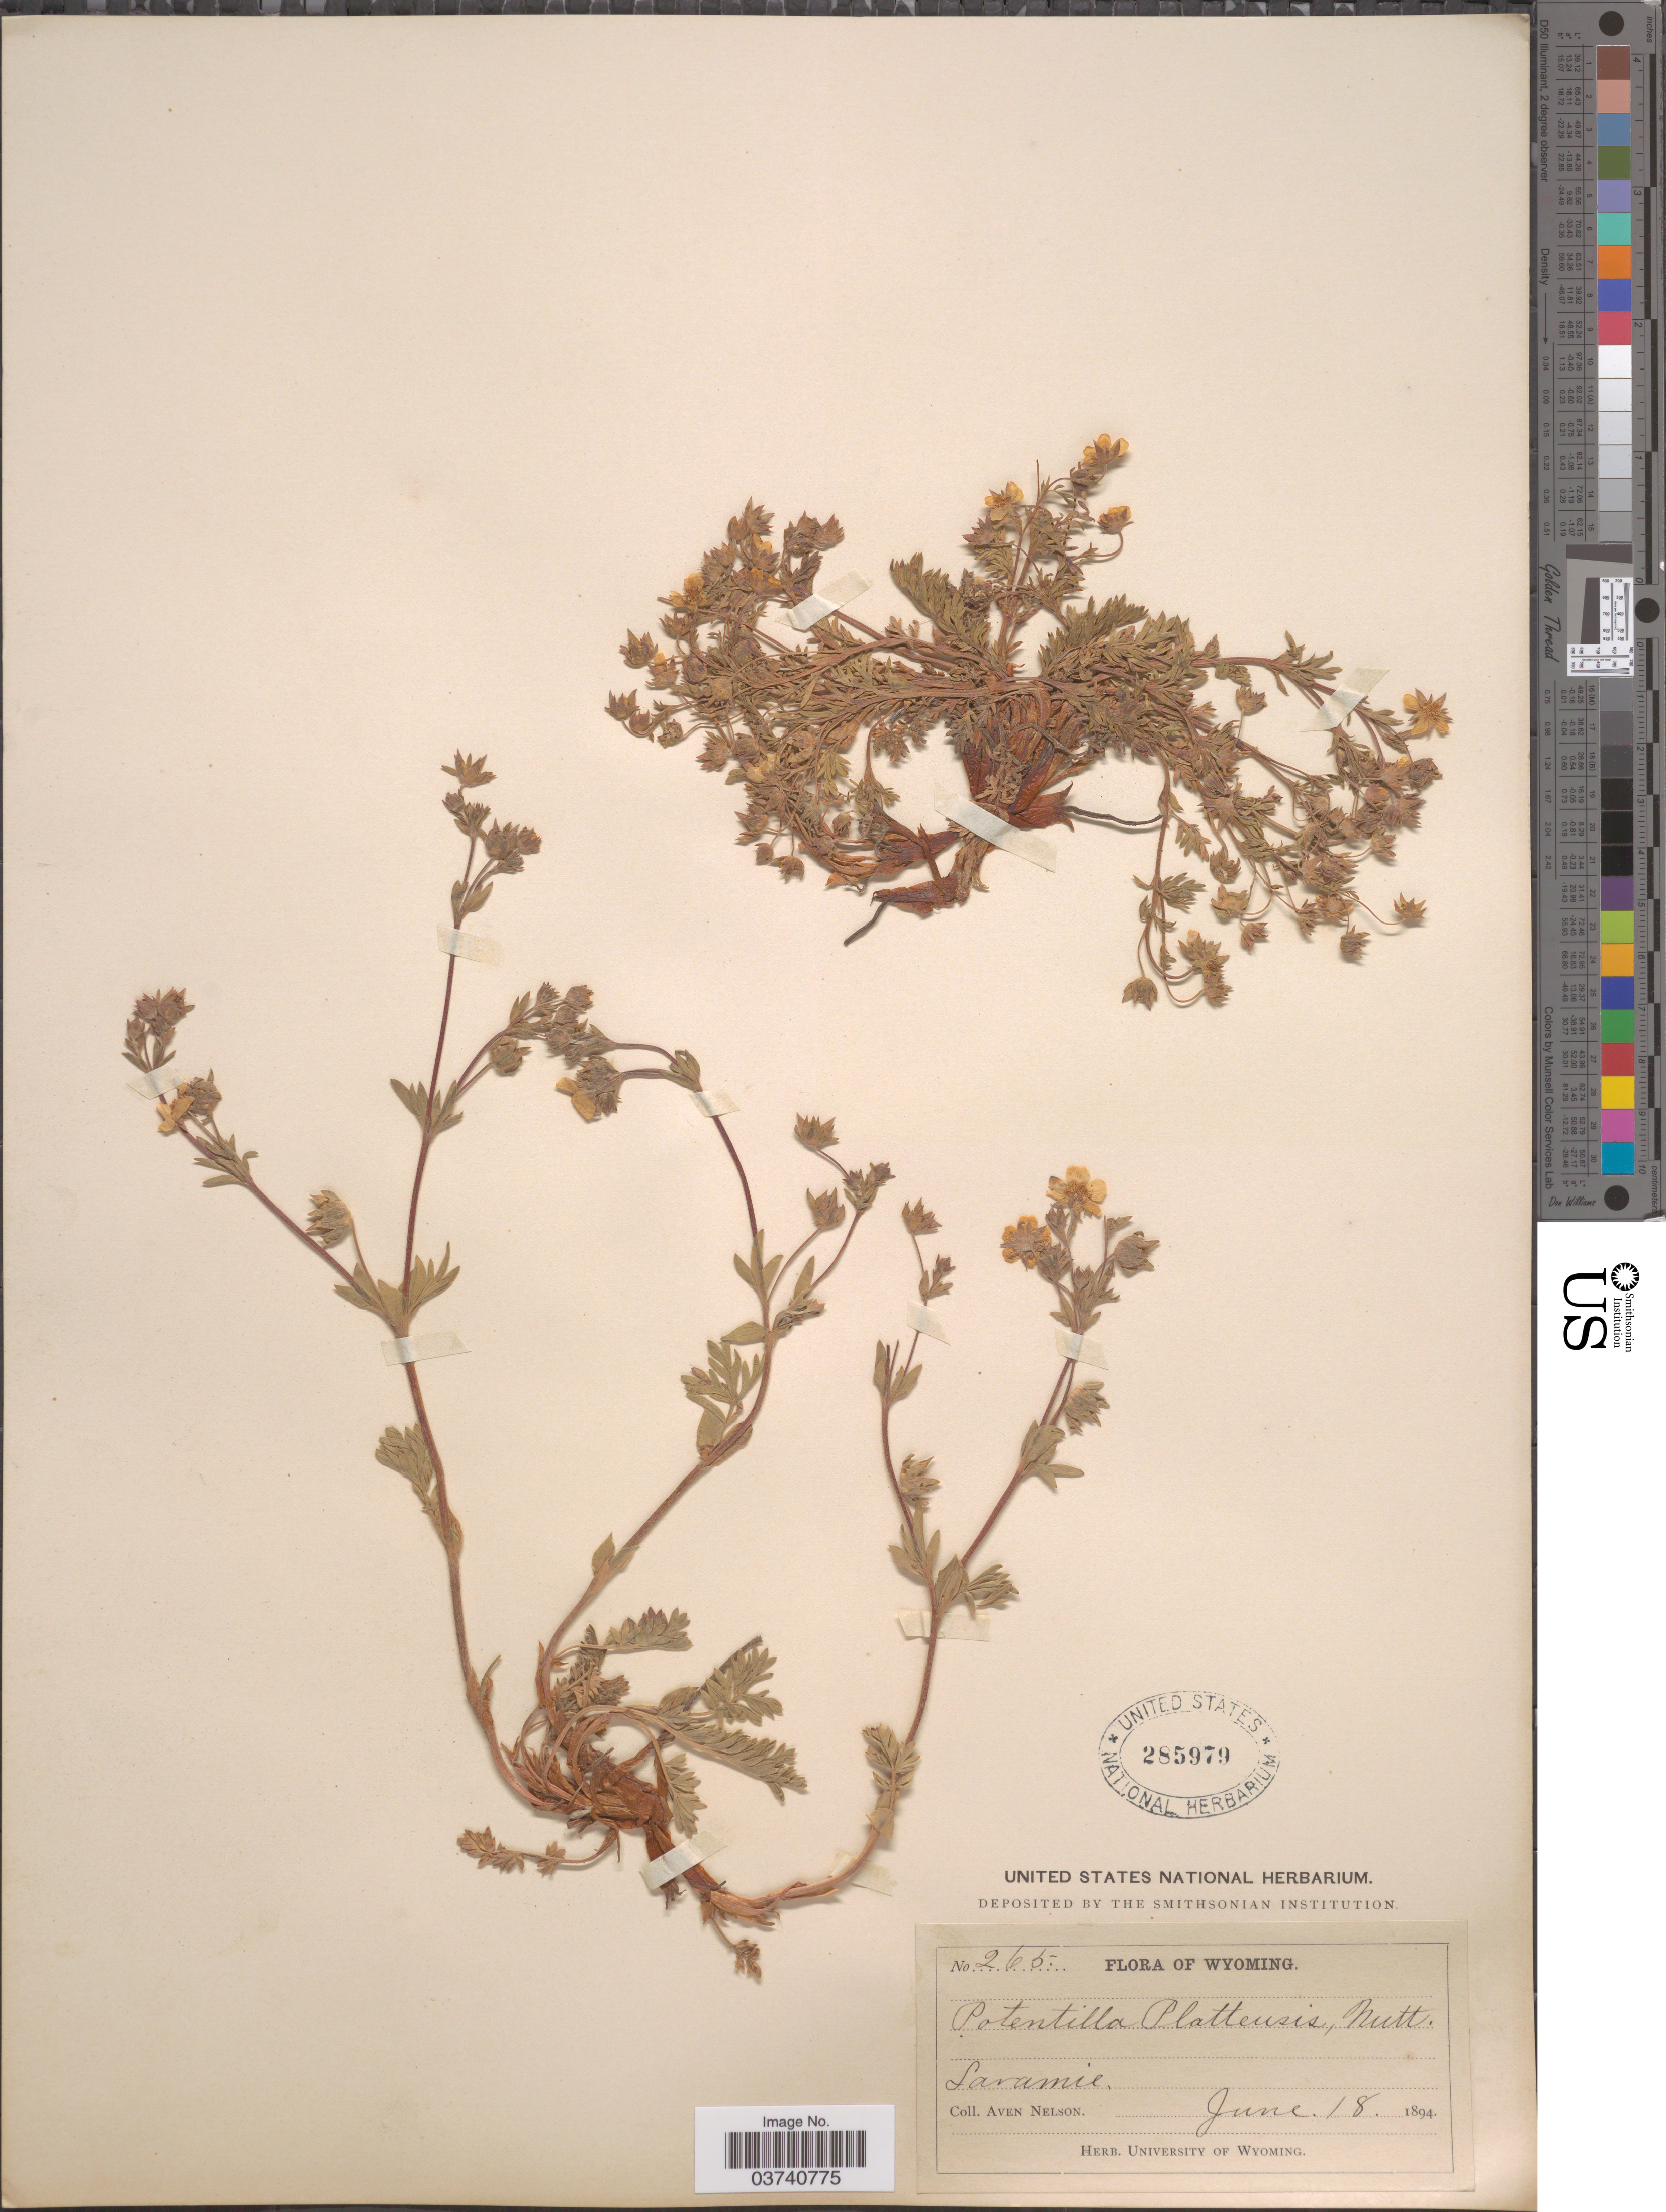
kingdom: Plantae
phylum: Tracheophyta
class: Magnoliopsida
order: Rosales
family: Rosaceae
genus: Potentilla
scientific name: Potentilla plattensis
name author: Nutt.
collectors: A. Nelson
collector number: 265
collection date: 1894-06-18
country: United States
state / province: Wyoming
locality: Laramie.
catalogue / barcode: US 285979